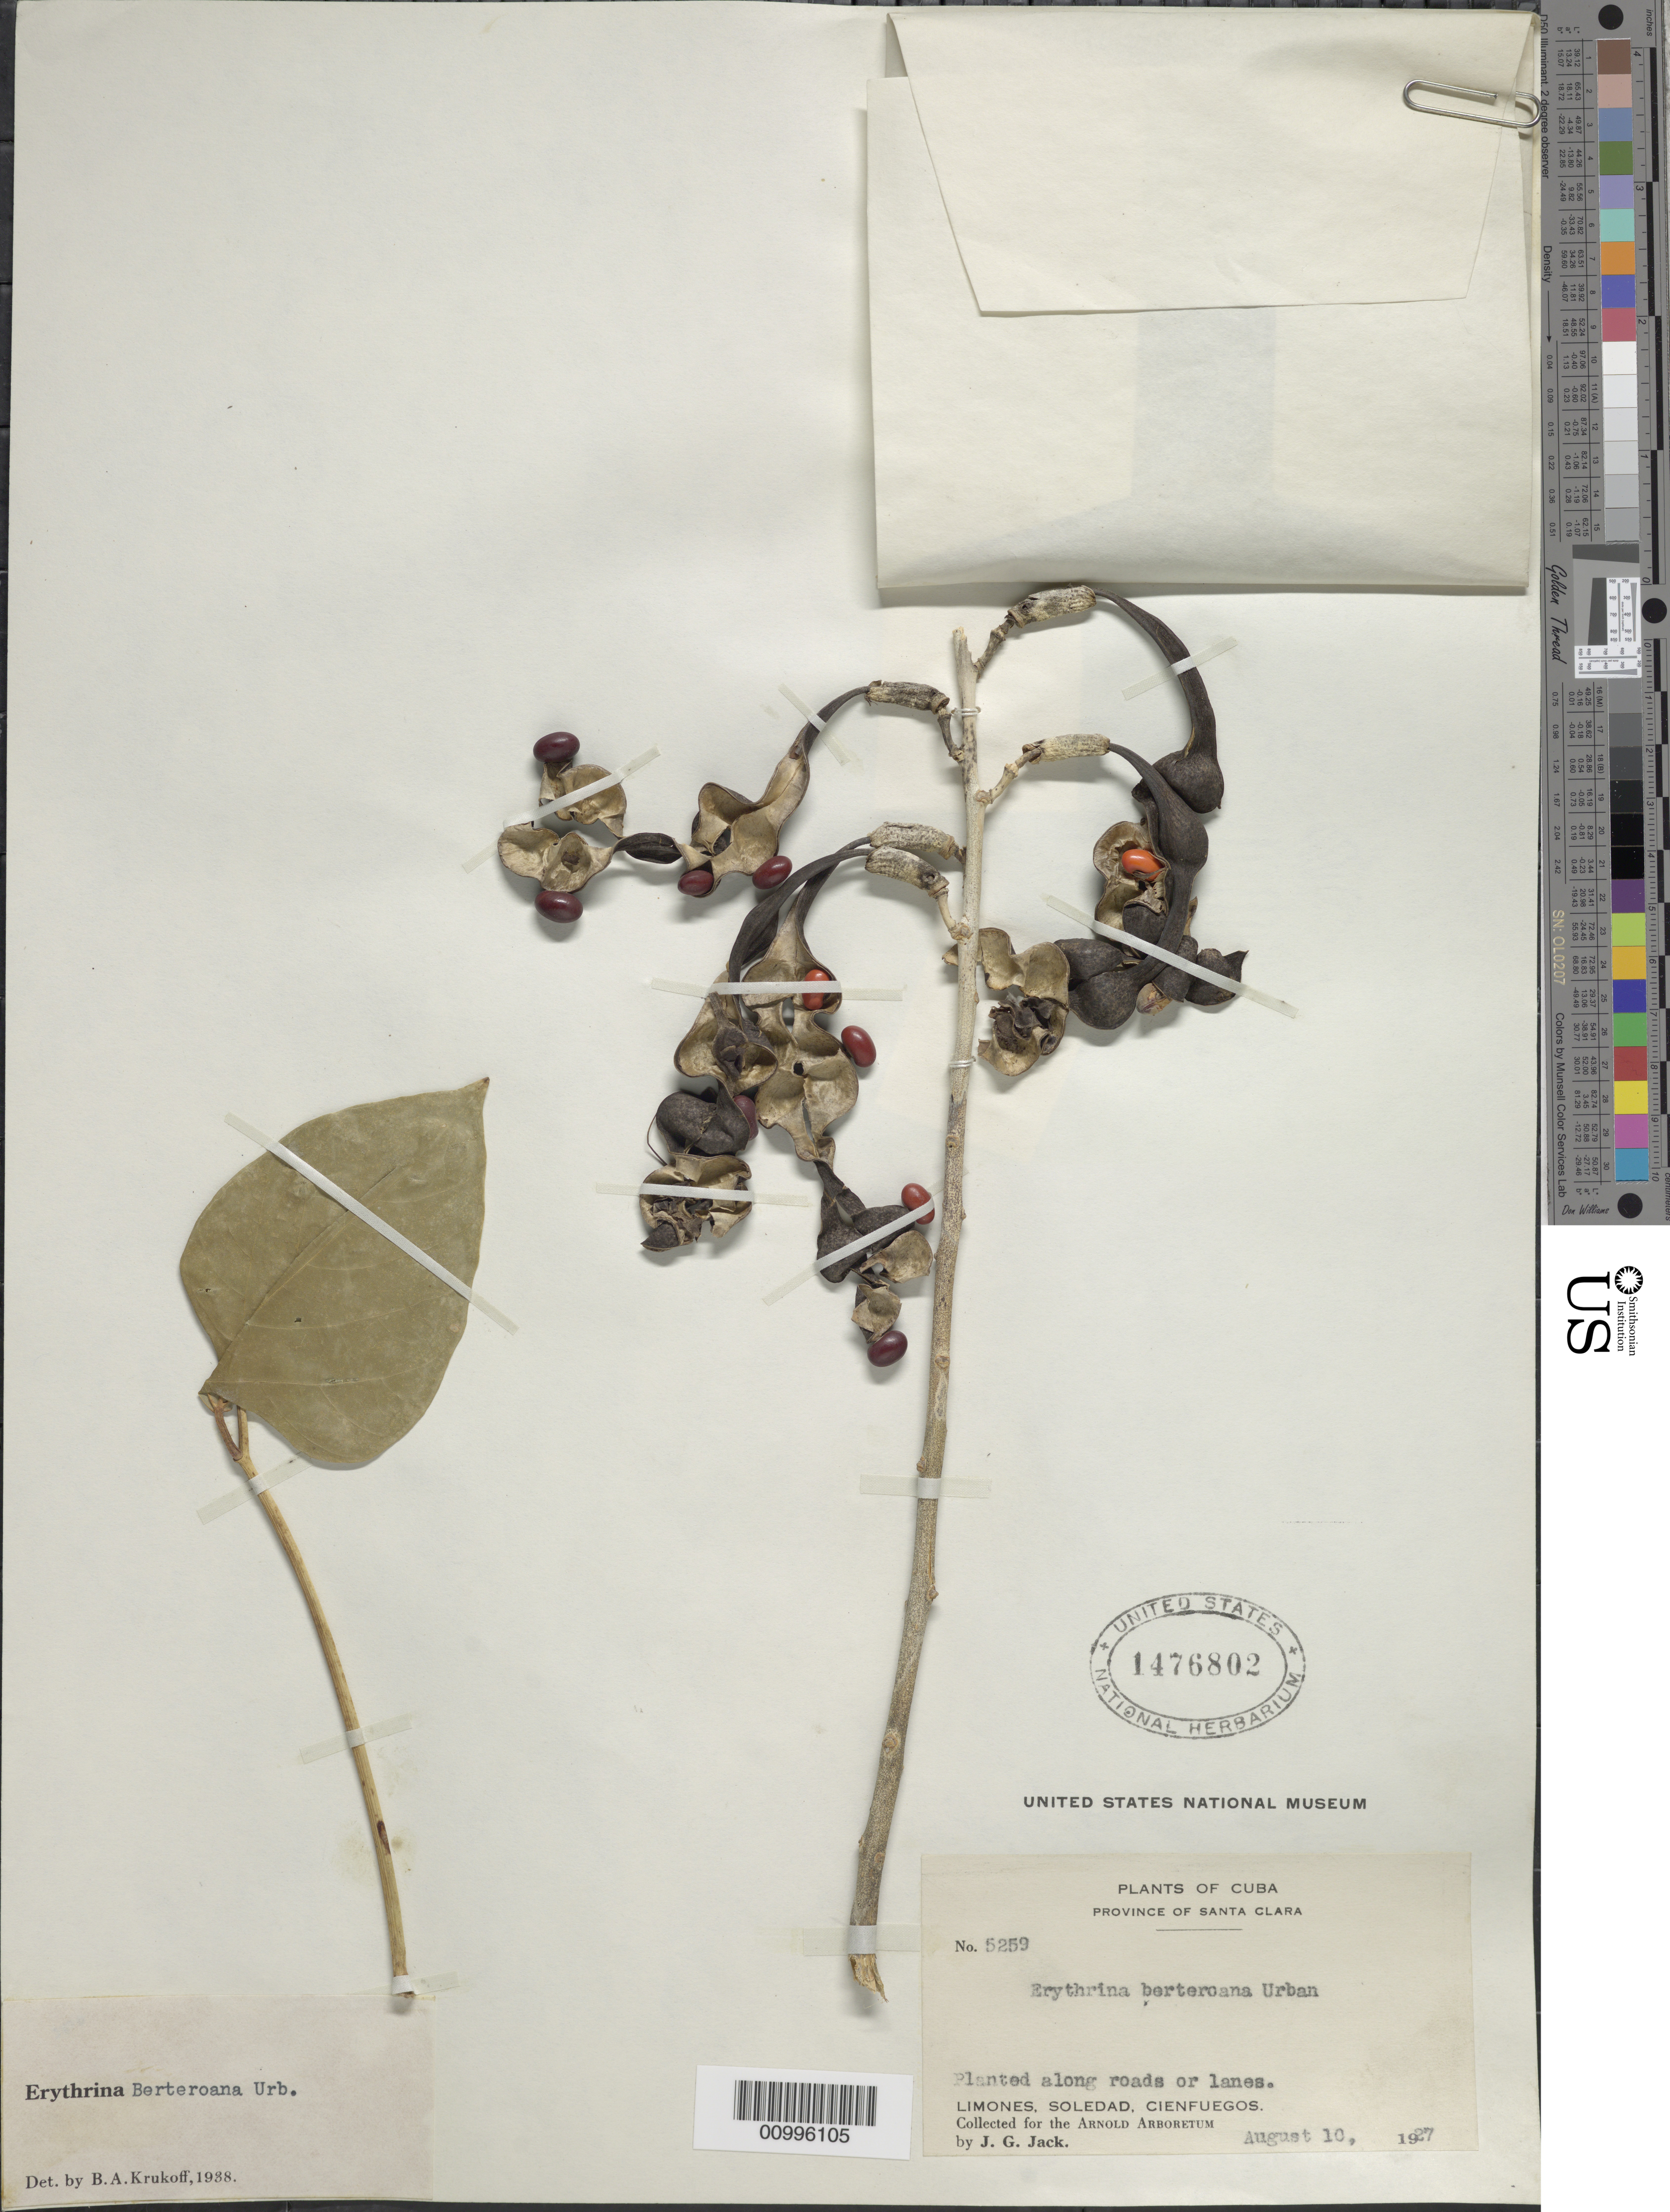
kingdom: Plantae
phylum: Tracheophyta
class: Magnoliopsida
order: Fabales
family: Fabaceae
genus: Erythrina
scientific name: Erythrina berteroana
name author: Urb.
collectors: J. G. Jack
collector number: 5259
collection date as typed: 10 Aug 1927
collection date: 1927-08-10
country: Cuba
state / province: Villa Clara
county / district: Santa Clara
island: Cuba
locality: Planted along roads or lanes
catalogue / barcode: US 1476802